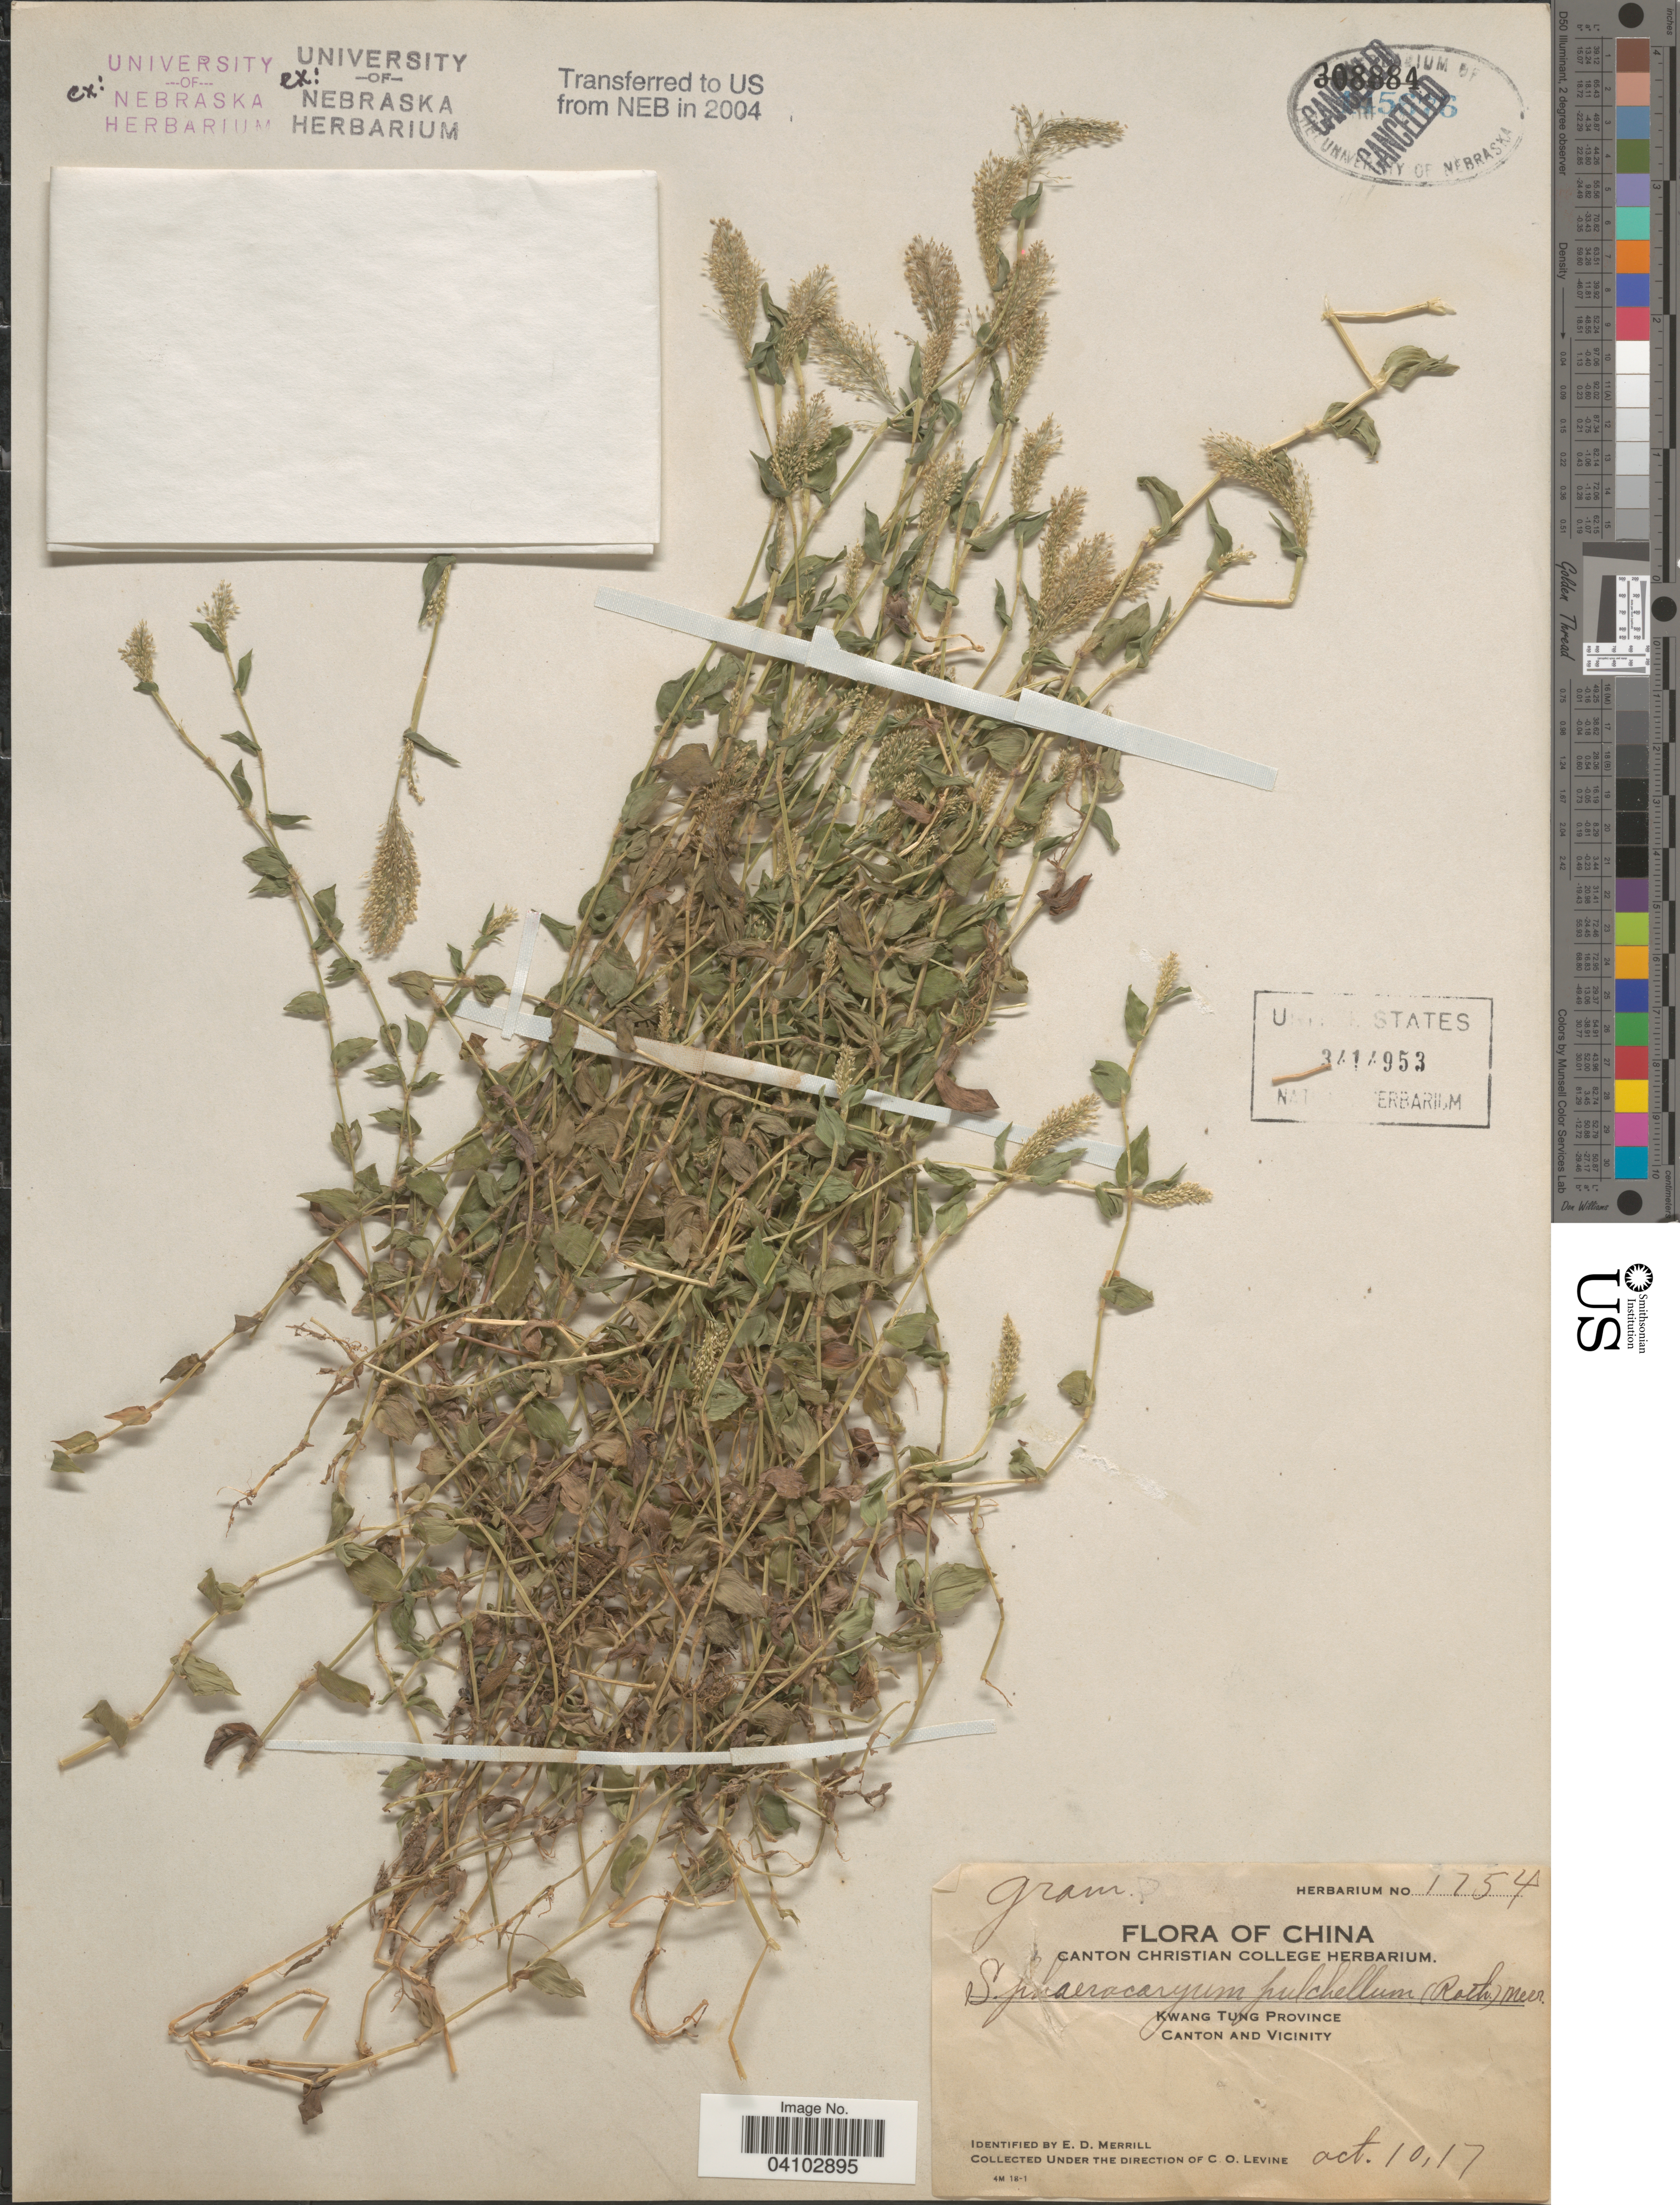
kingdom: Plantae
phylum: Tracheophyta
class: Liliopsida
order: Poales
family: Poaceae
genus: Isachne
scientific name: Isachne pulchella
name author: Roth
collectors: C. O. Levine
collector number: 1754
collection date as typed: Transcribed d/m/y: 10/10/17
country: China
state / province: Guangdong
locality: Kwang Tung Province, Canton and Vicinity.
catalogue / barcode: US 3414953